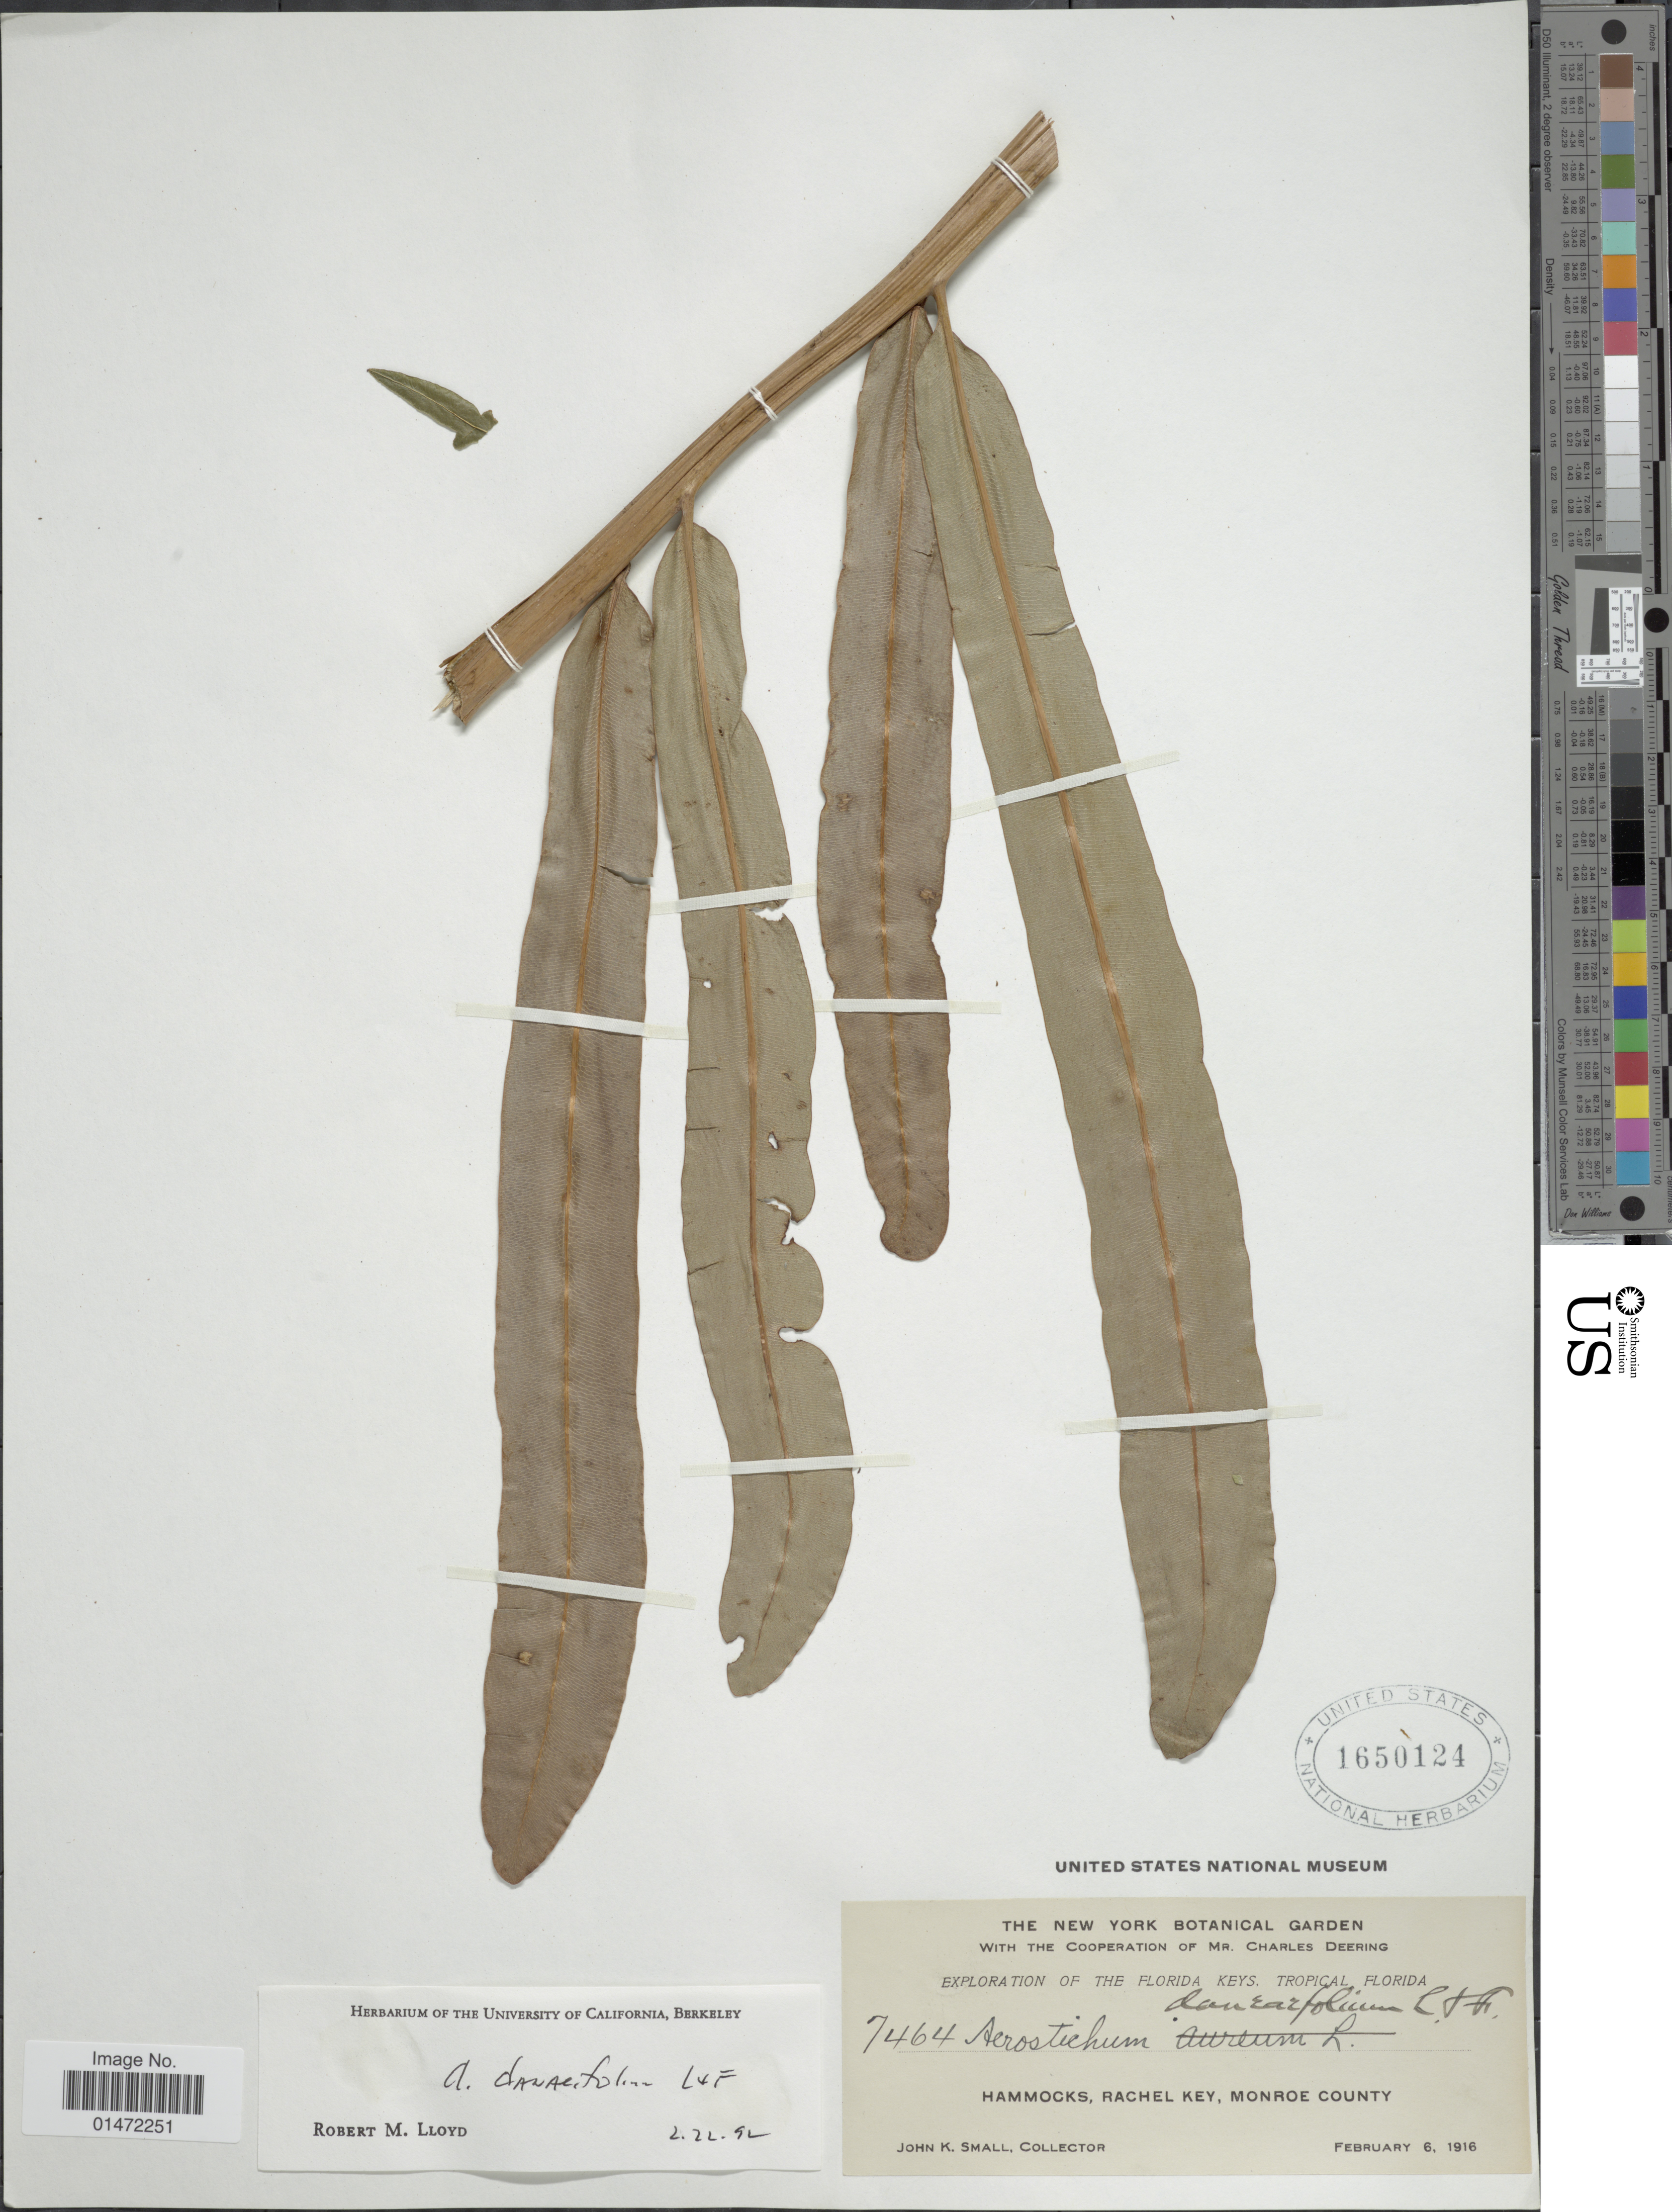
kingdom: Plantae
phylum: Tracheophyta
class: Polypodiopsida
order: Polypodiales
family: Pteridaceae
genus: Acrostichum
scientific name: Acrostichum danaeifolium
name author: Langsd. & Fisch.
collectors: J. K. Small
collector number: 7464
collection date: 1916-02-06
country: United States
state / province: Florida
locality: Hammocks, Rachel Key, Monroe County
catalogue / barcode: US 1650124